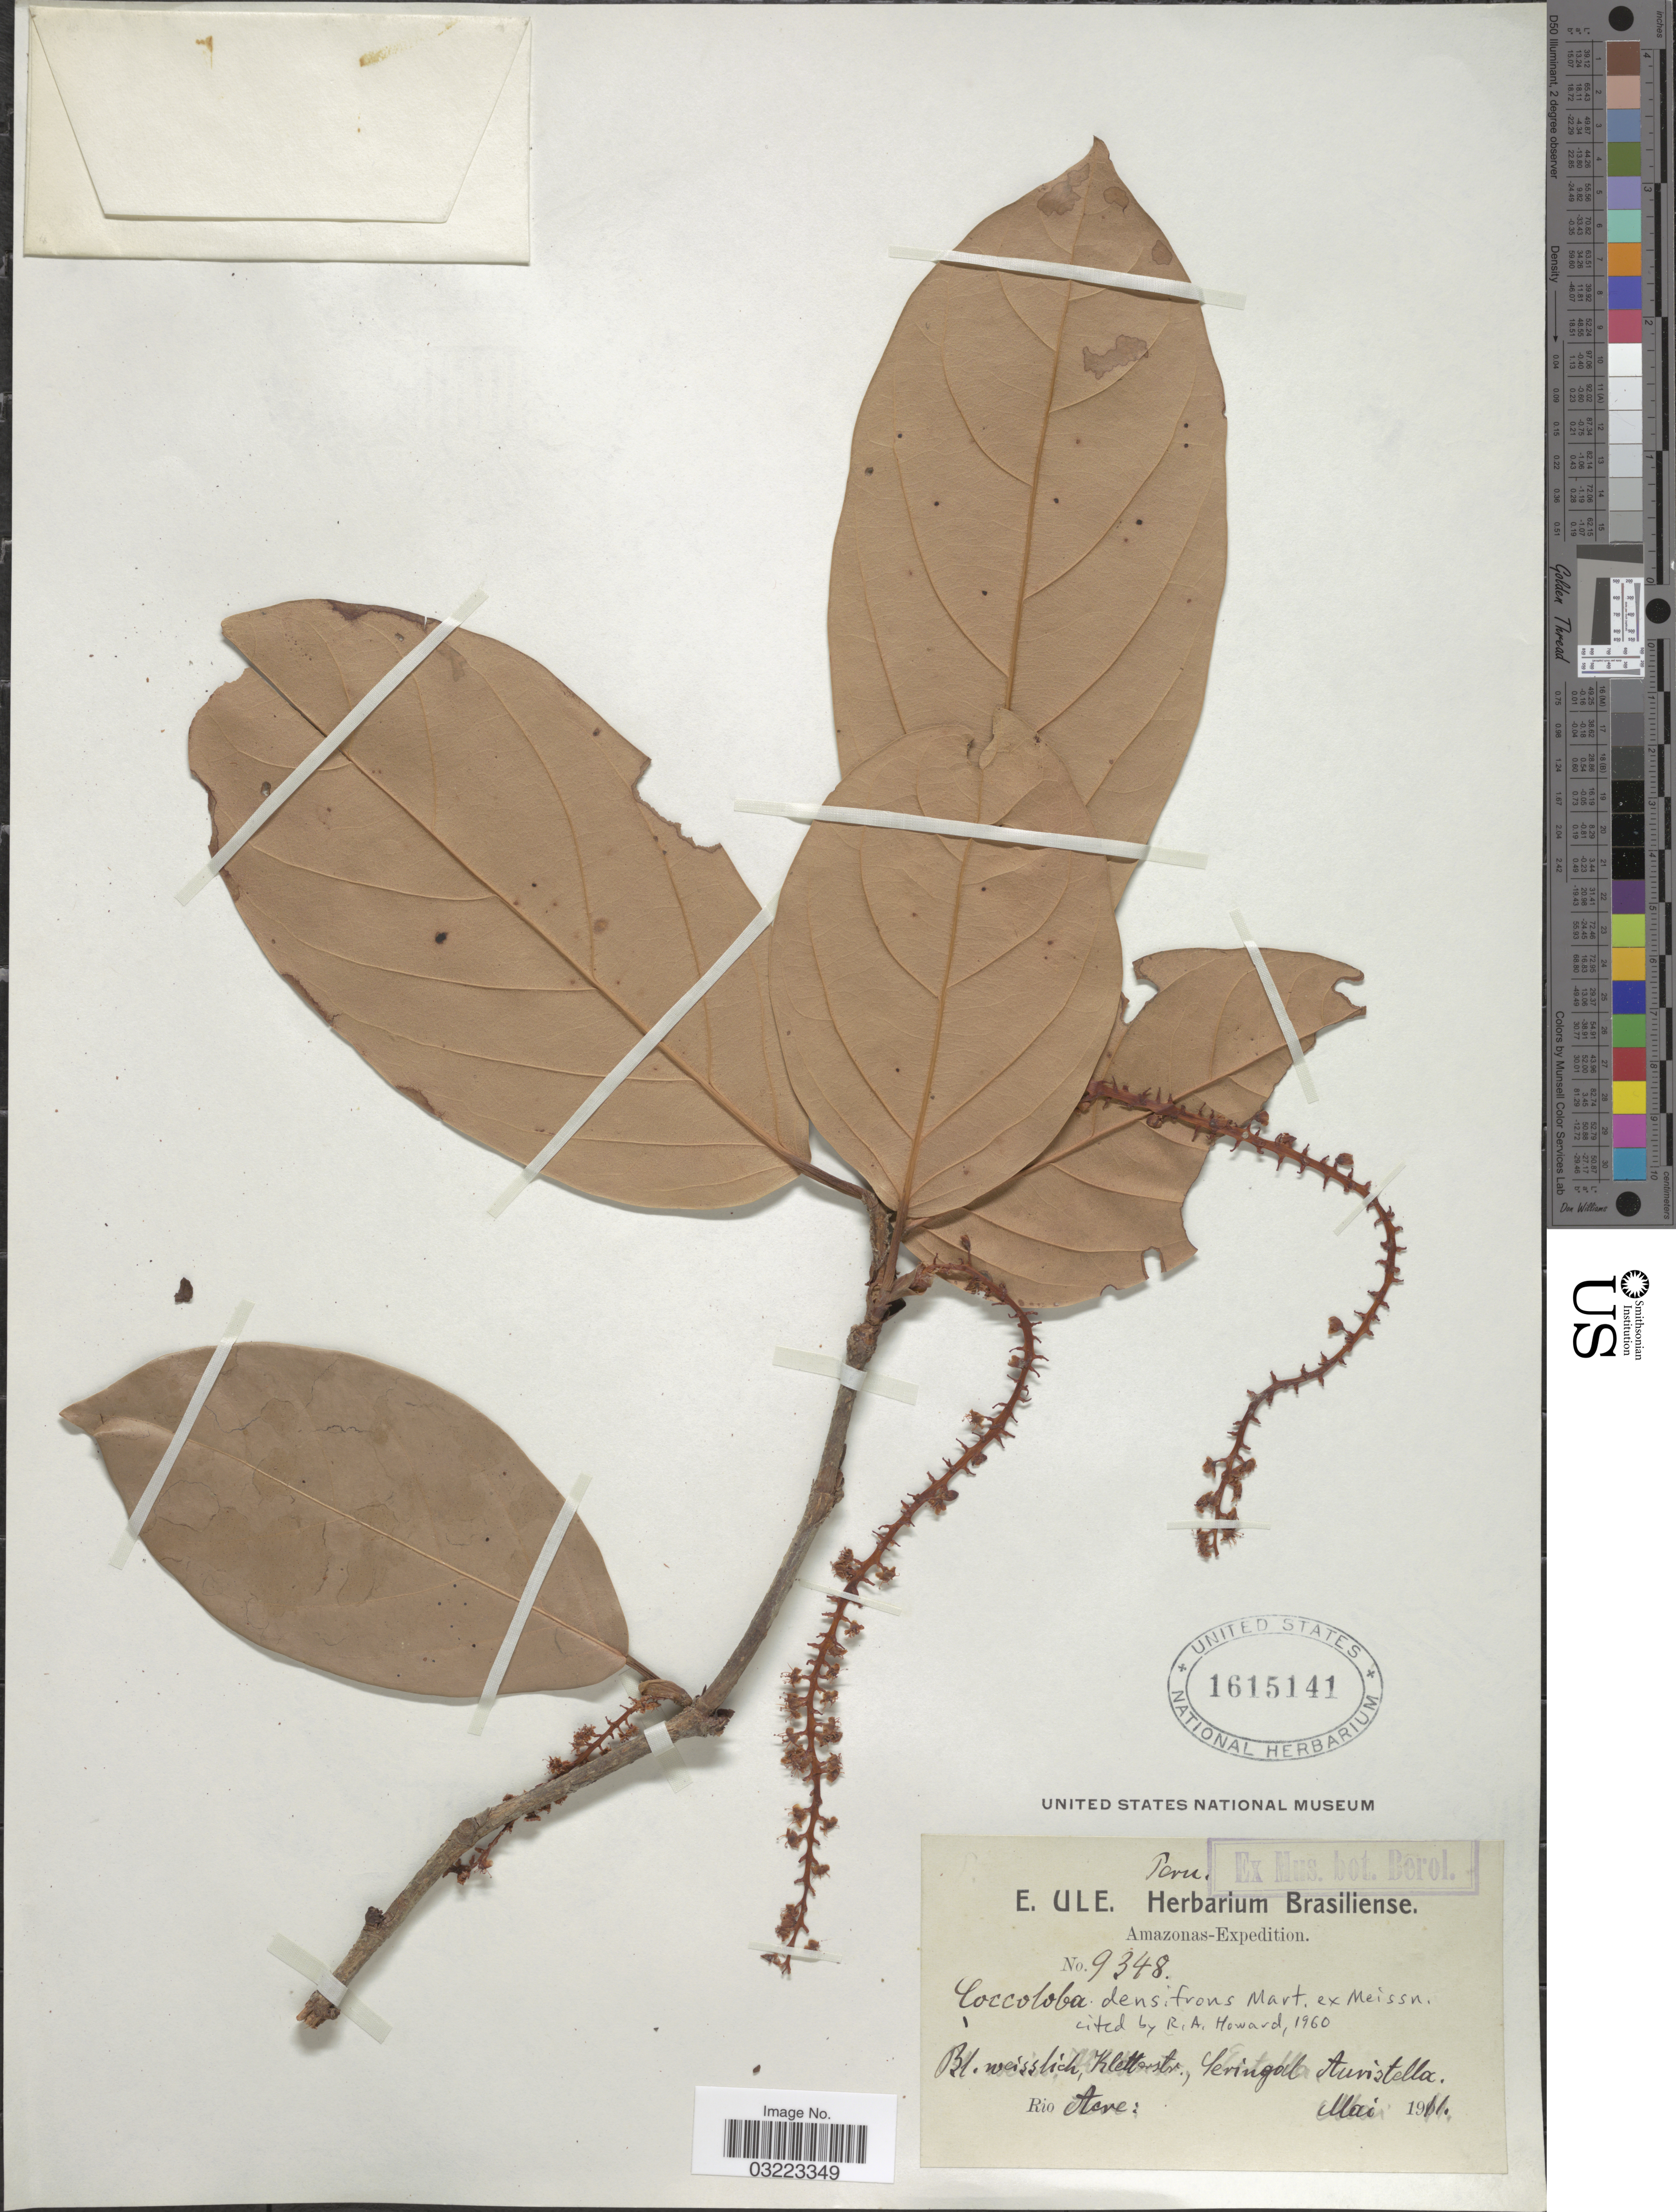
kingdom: Plantae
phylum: Tracheophyta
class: Magnoliopsida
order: Caryophyllales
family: Polygonaceae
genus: Coccoloba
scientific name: Coccoloba densifrons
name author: Mart. ex Meisn.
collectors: E. H. Ule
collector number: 9348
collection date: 1911-05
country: Peru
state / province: Amazonas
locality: Rio Acre.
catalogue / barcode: US 1515141